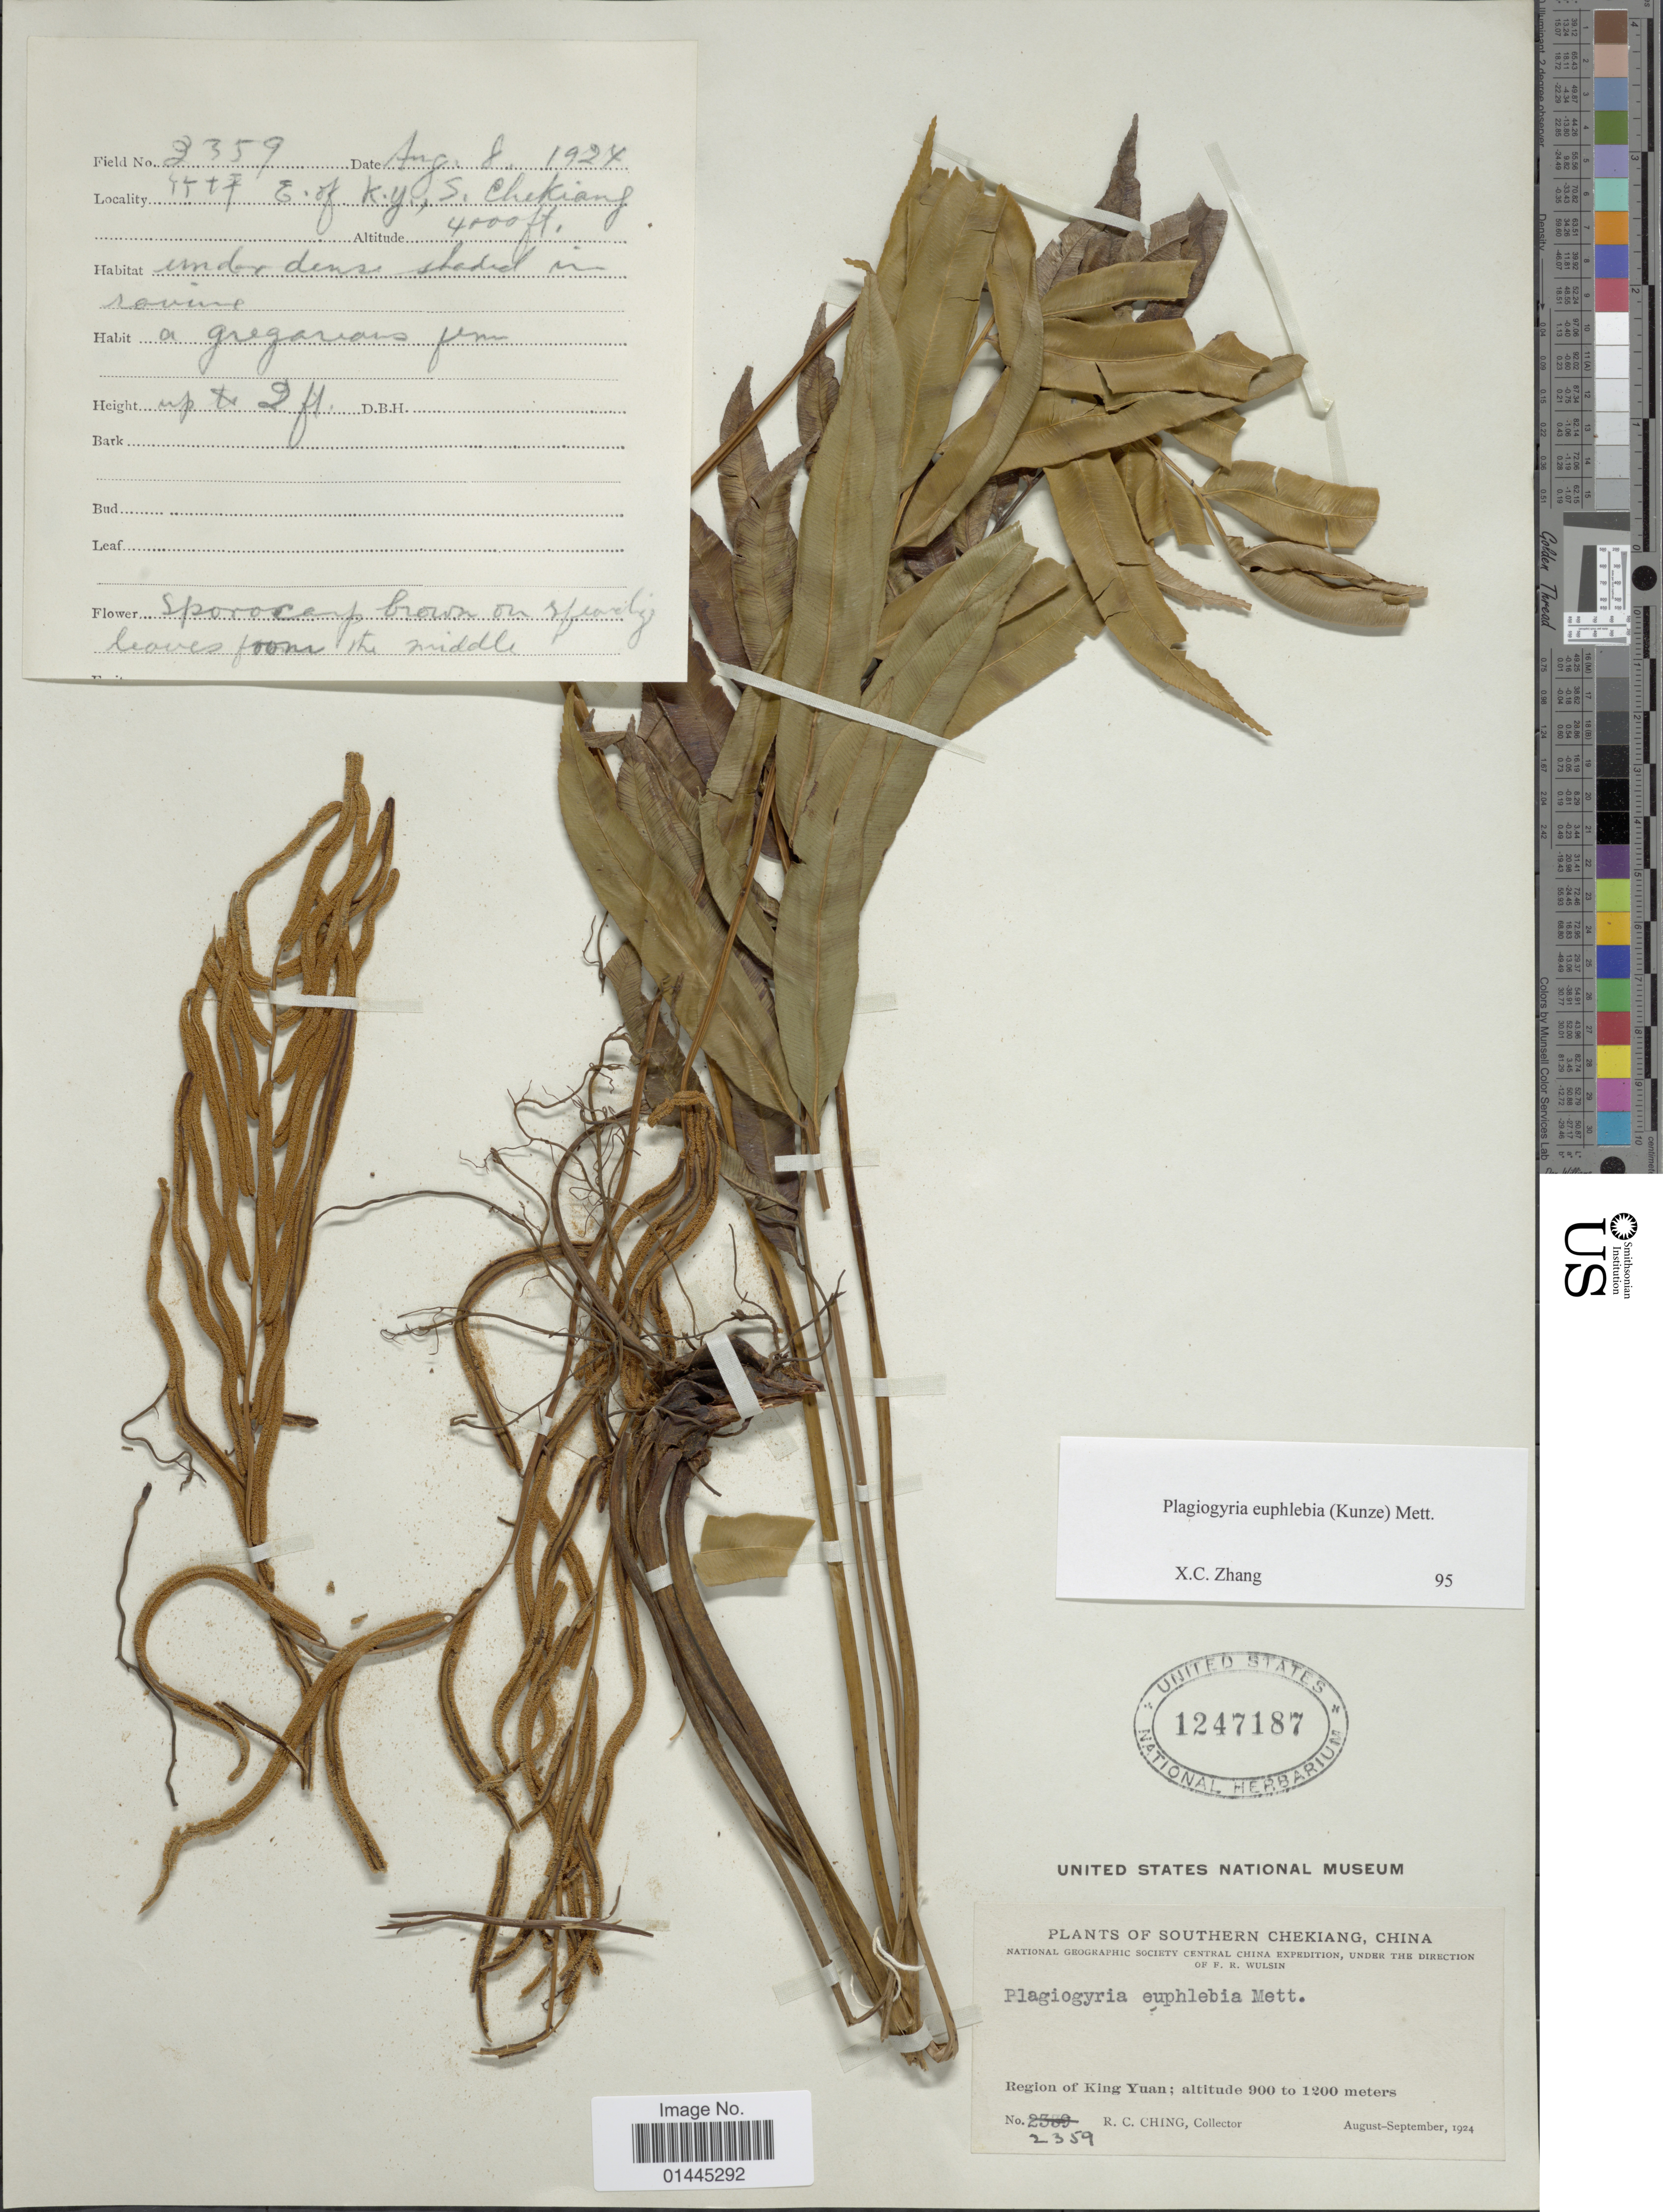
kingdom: Plantae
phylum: Tracheophyta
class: Polypodiopsida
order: Cyatheales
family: Plagiogyriaceae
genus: Plagiogyria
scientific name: Plagiogyria euphlebia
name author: (Kunze) Mett.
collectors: R. C. Ching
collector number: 2359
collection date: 1924-08/1924-09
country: China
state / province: Zhejiang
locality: Southern Chekiang, region of King Yuan.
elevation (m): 900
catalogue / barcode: US 1247187